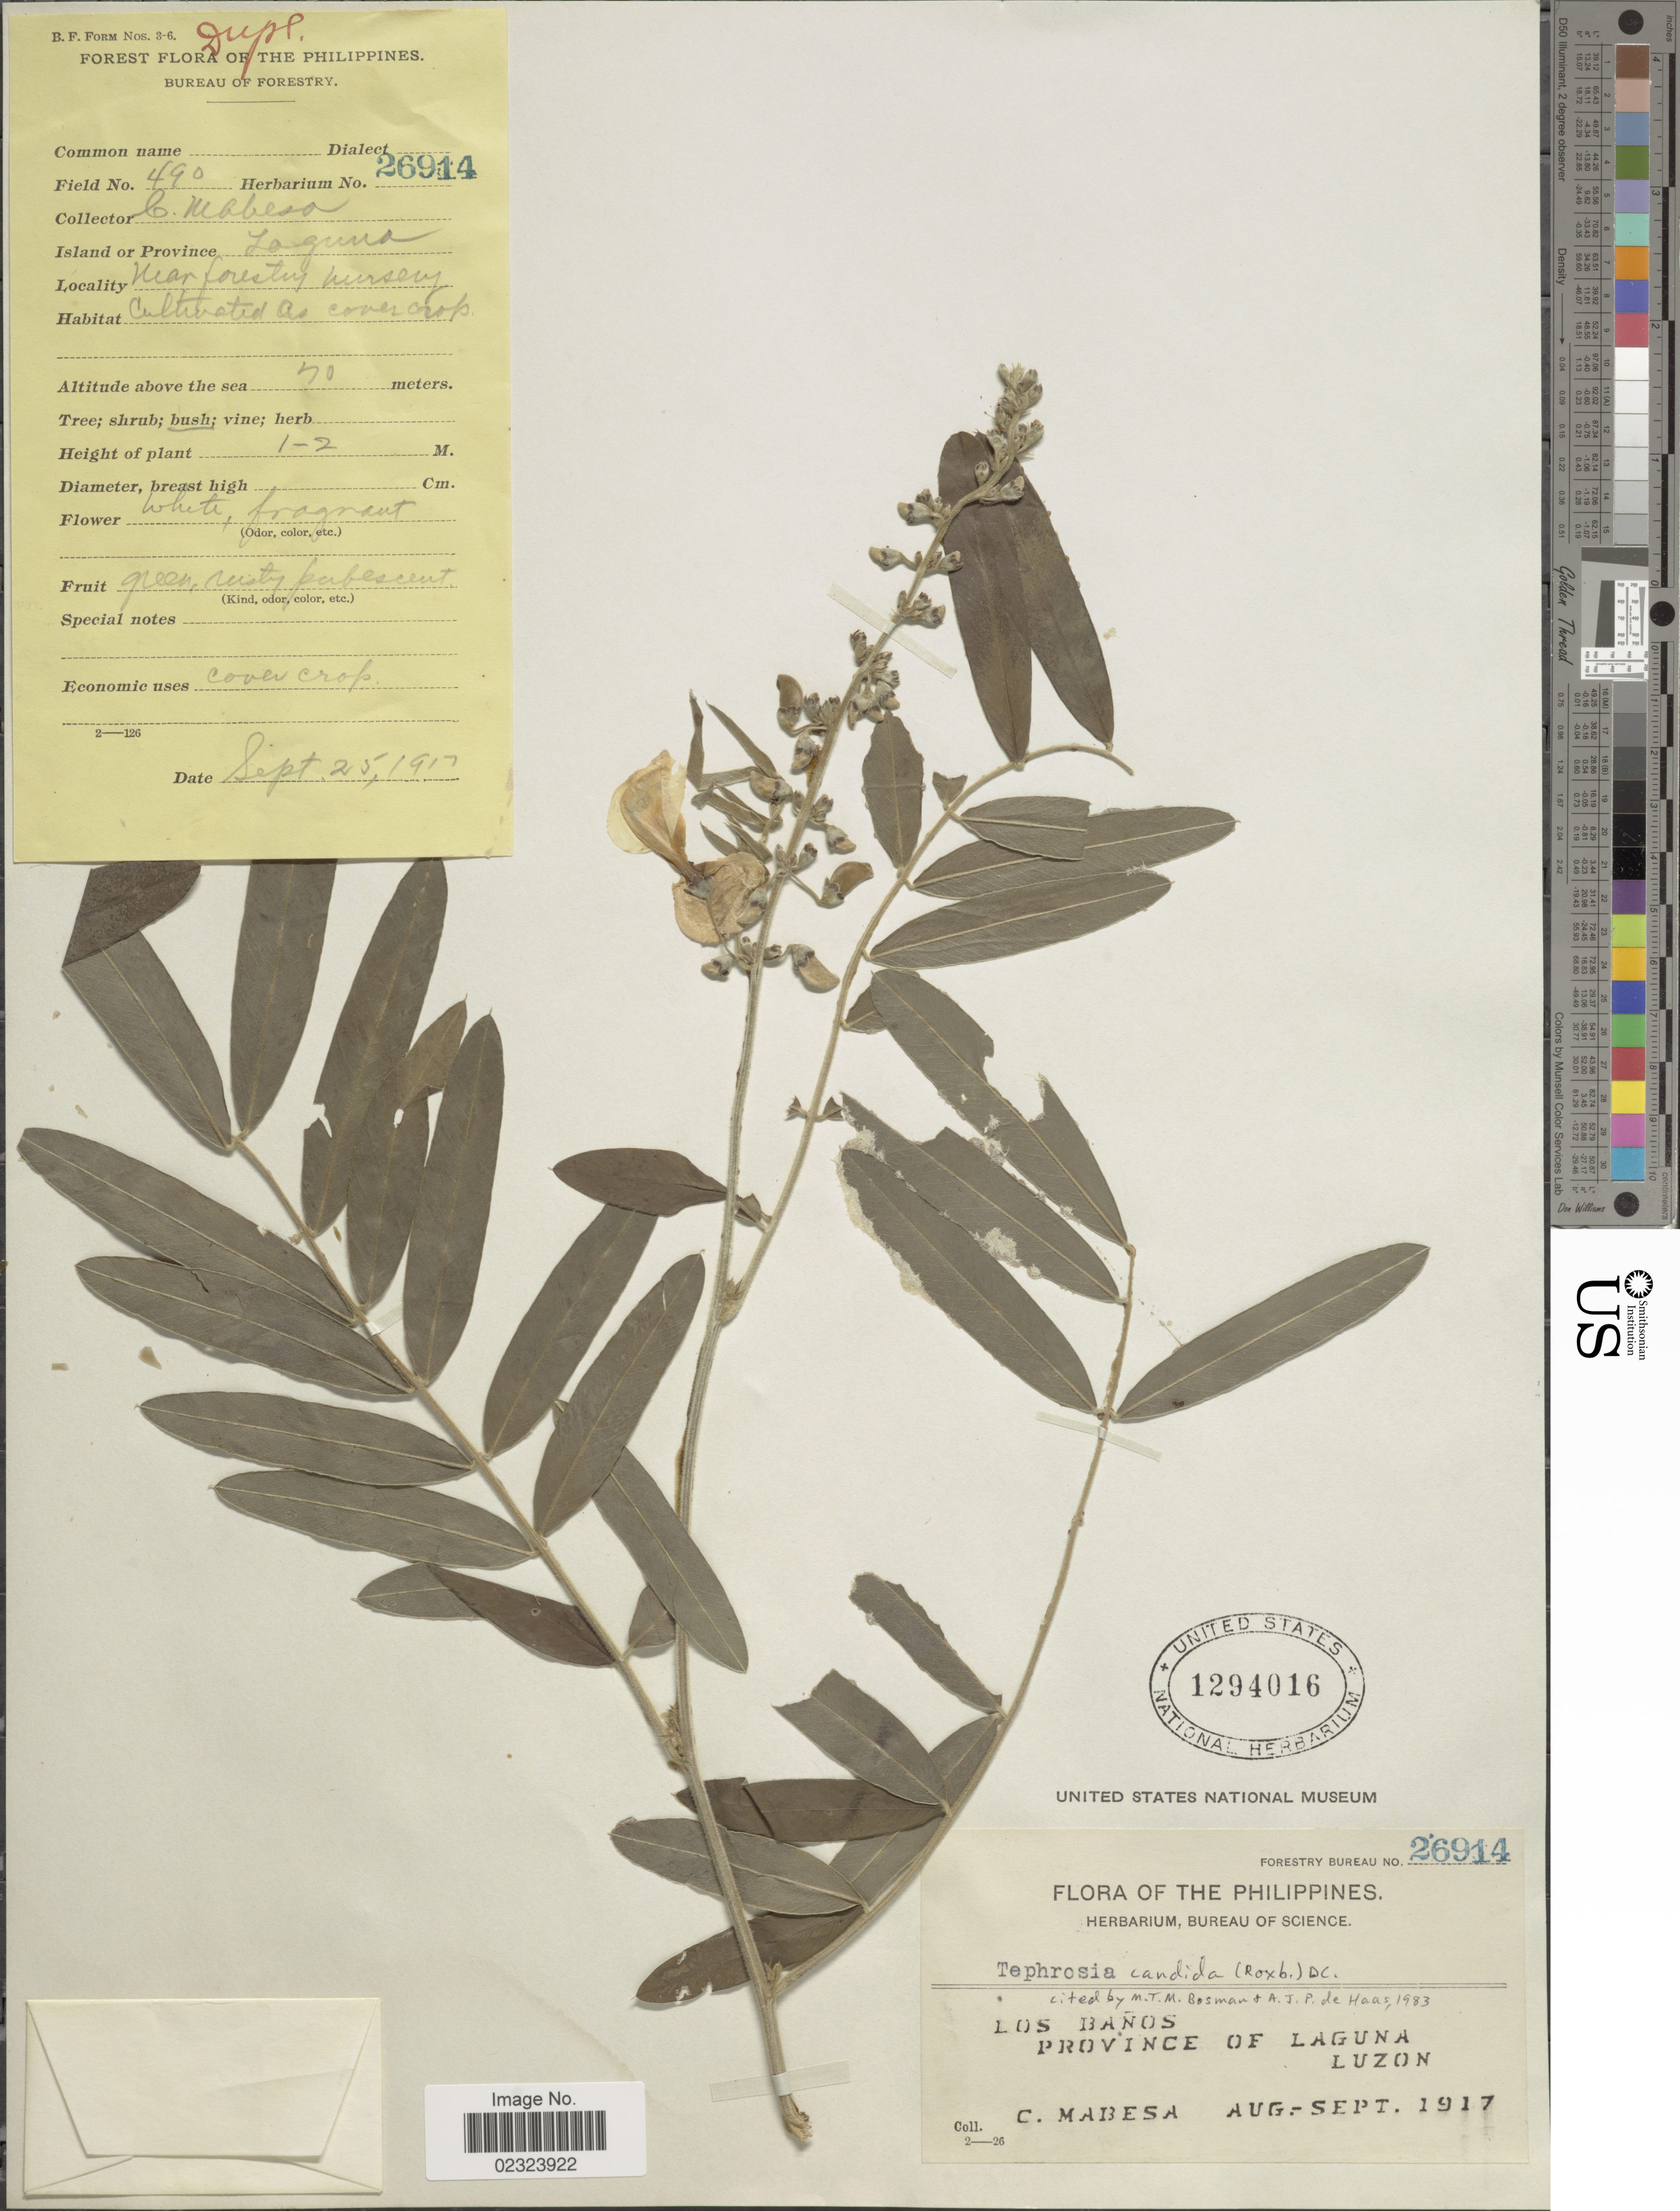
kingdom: Plantae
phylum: Tracheophyta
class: Magnoliopsida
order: Fabales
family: Fabaceae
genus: Tephrosia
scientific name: Tephrosia candida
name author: DC.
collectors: C. Mabesa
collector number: Forestry Bureau 26914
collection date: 1917-09-25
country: Philippines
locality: Los Baños. Province of Laguna. Luzon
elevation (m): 70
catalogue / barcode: US 1294016